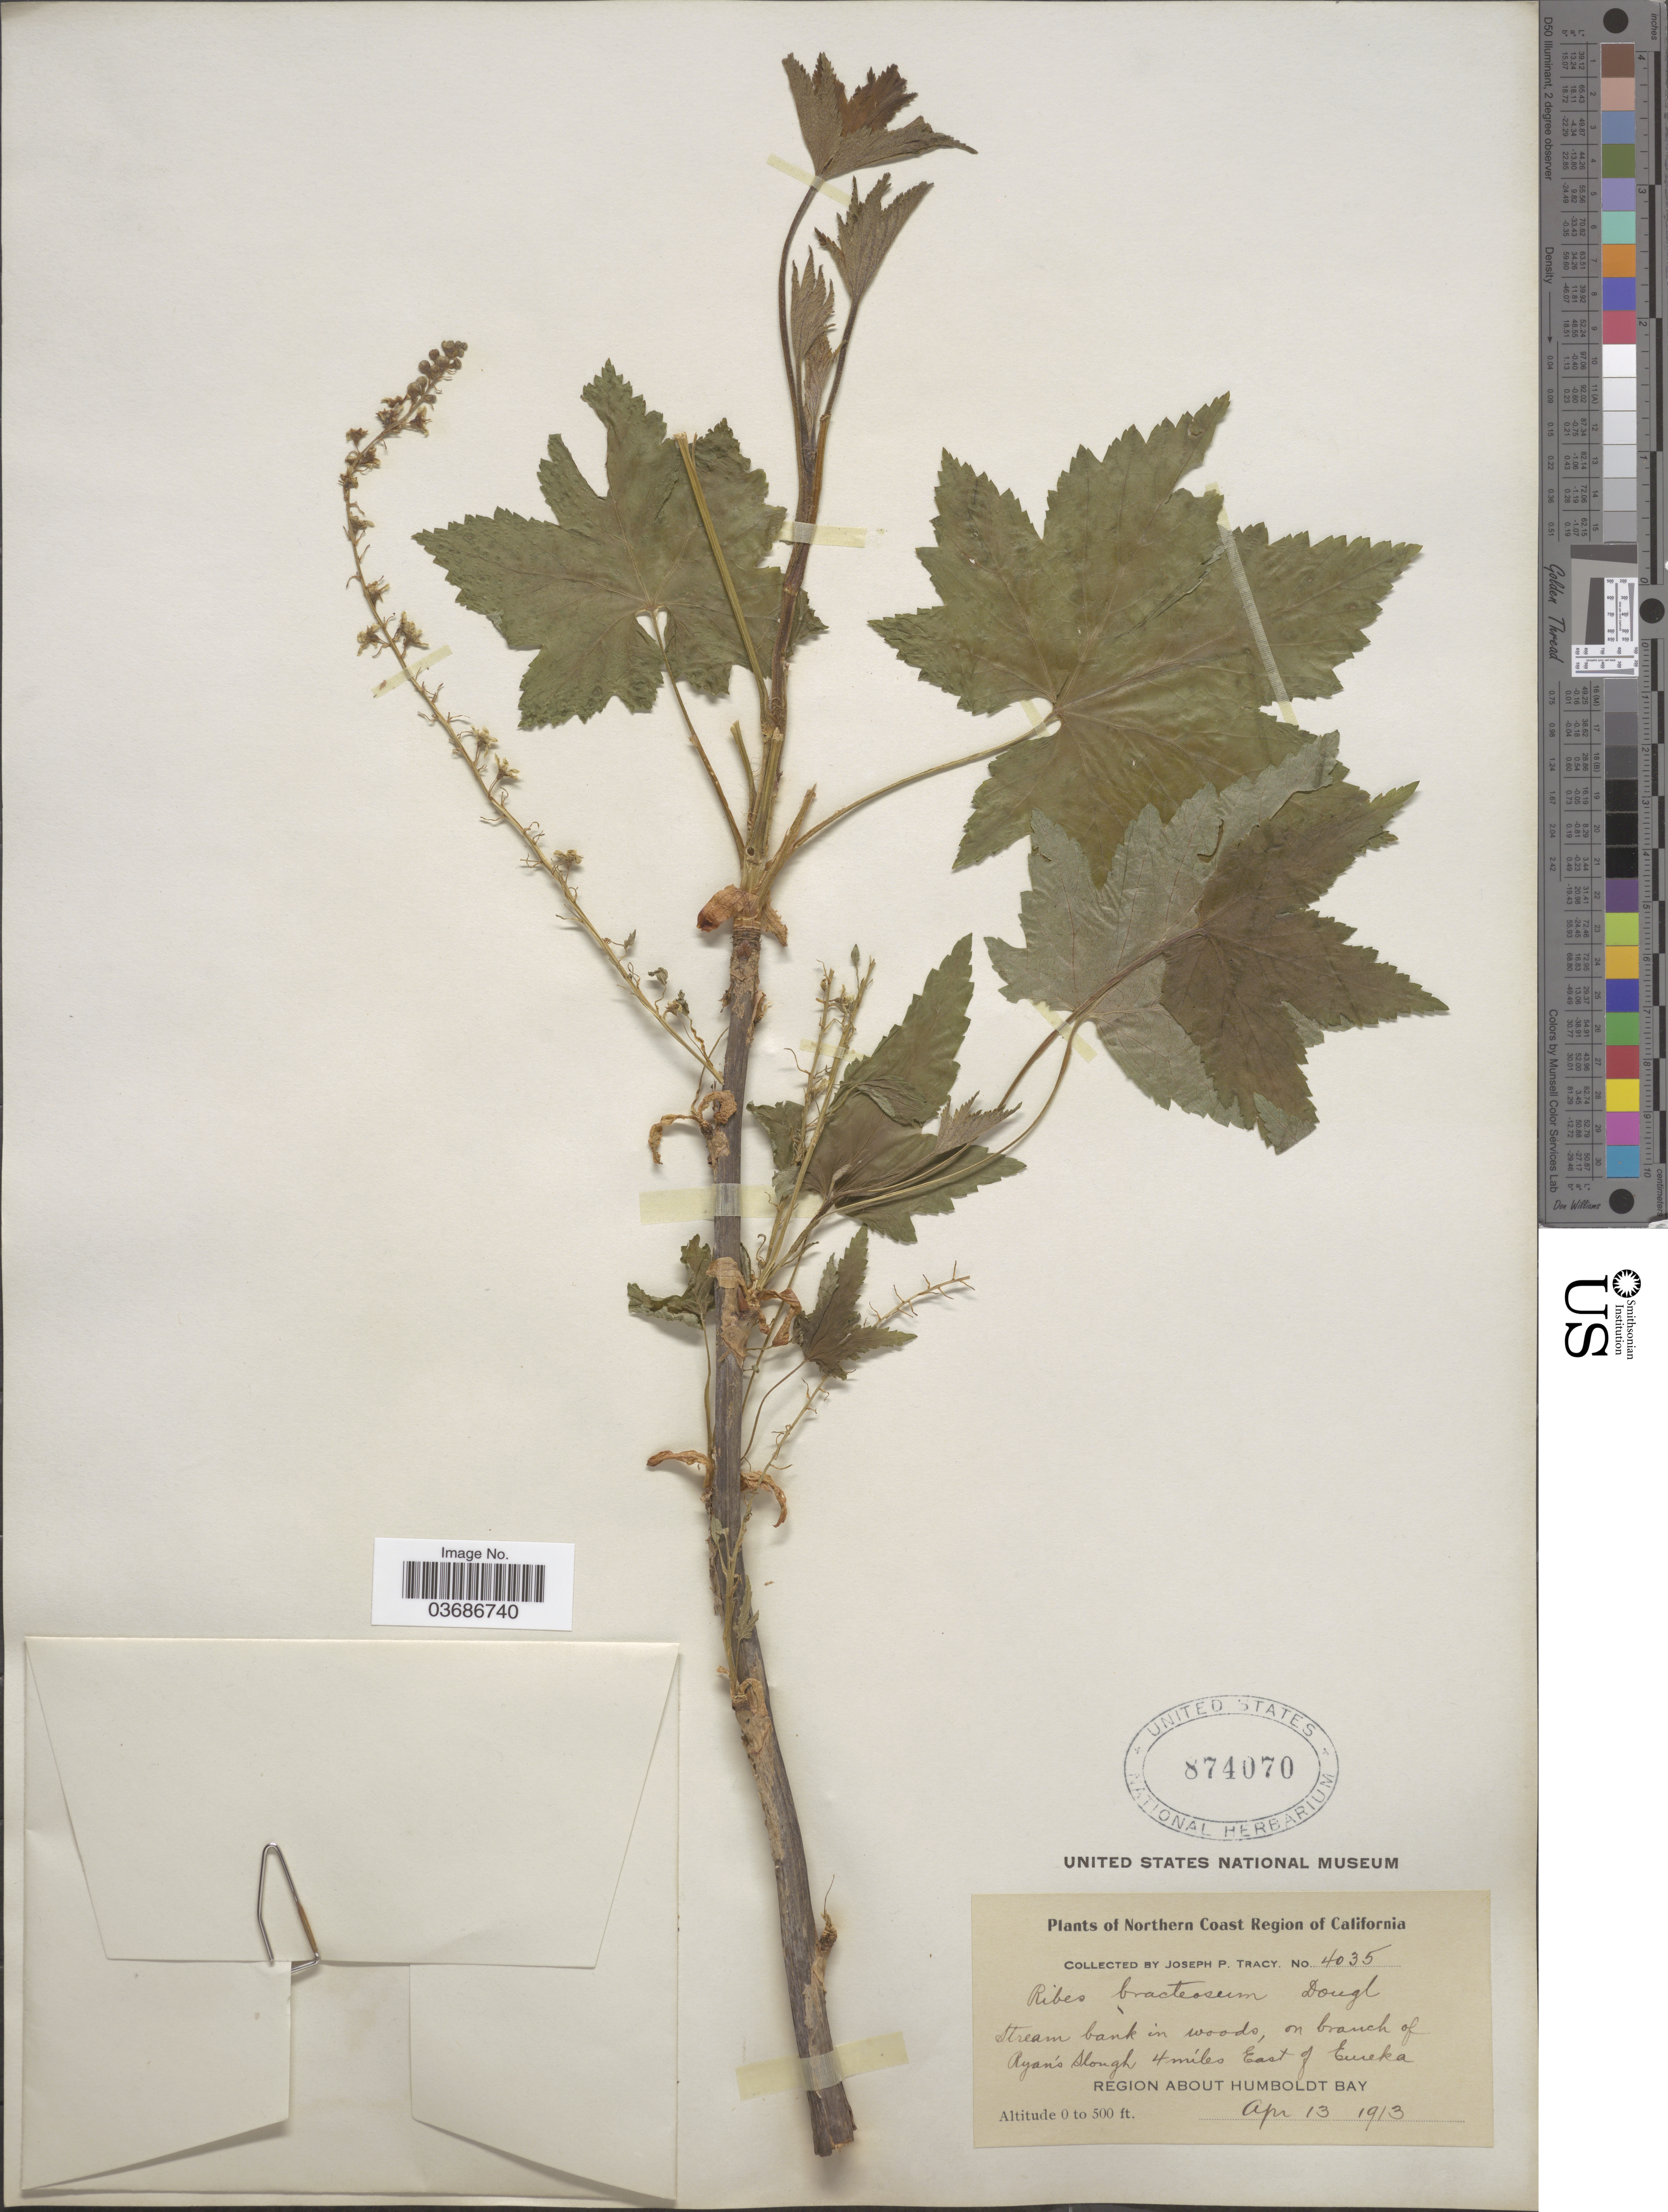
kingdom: Plantae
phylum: Tracheophyta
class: Magnoliopsida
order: Saxifragales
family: Grossulariaceae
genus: Ribes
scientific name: Ribes bracteosum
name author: Douglas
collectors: J. Tracy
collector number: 4035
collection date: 1913-04-13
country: United States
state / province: California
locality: Northern Coast Region of California. On branch of Ryan's Slough 4 miles East of Eureka. Region about Humboldt Bay.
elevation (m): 0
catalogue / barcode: US 874070